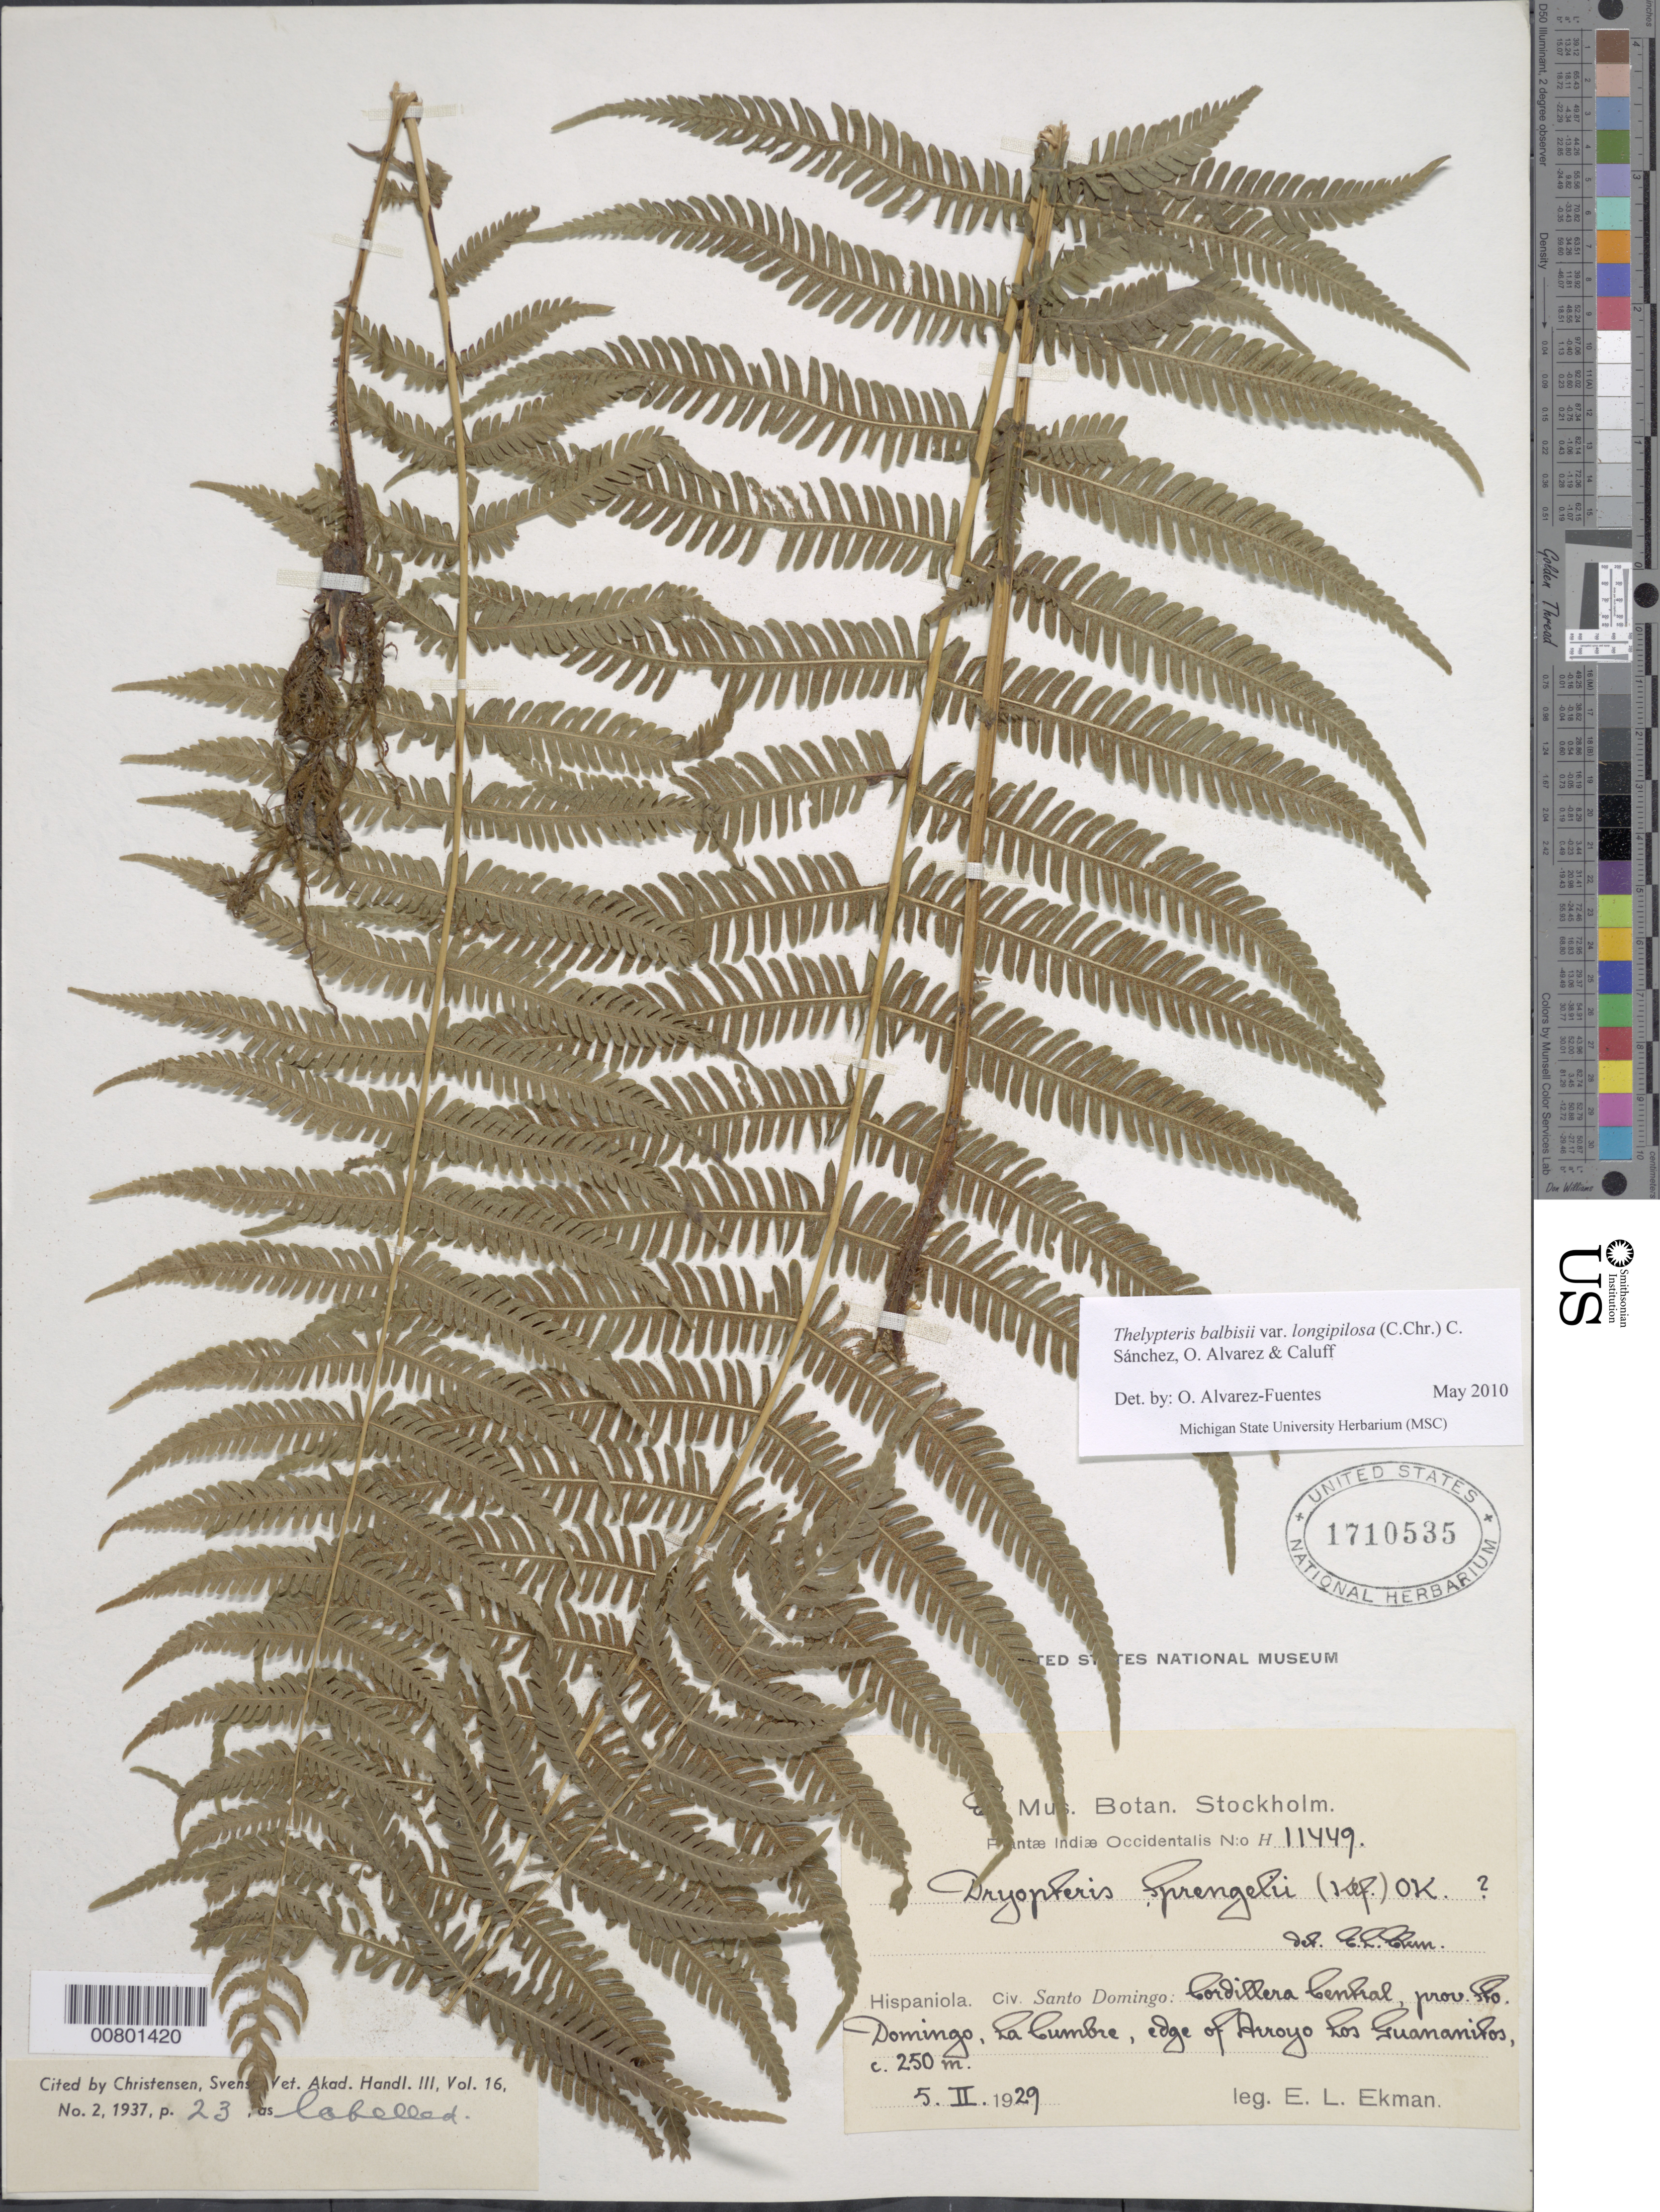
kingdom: Plantae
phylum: Tracheophyta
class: Polypodiopsida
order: Polypodiales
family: Thelypteridaceae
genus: Amauropelta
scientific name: Amauropelta balbisii (Spreng.) comb. nov., ined. 2015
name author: (Spreng.)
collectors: E. L. Ekman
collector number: H 11449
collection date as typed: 05 Feb 1929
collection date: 1929-02-05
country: Dominican Republic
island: Hispaniola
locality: Prov. Santo Domingo, Cordillera Central, La Cumbre, edge of Arroyo Los Guananitos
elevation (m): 250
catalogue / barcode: US 1710535